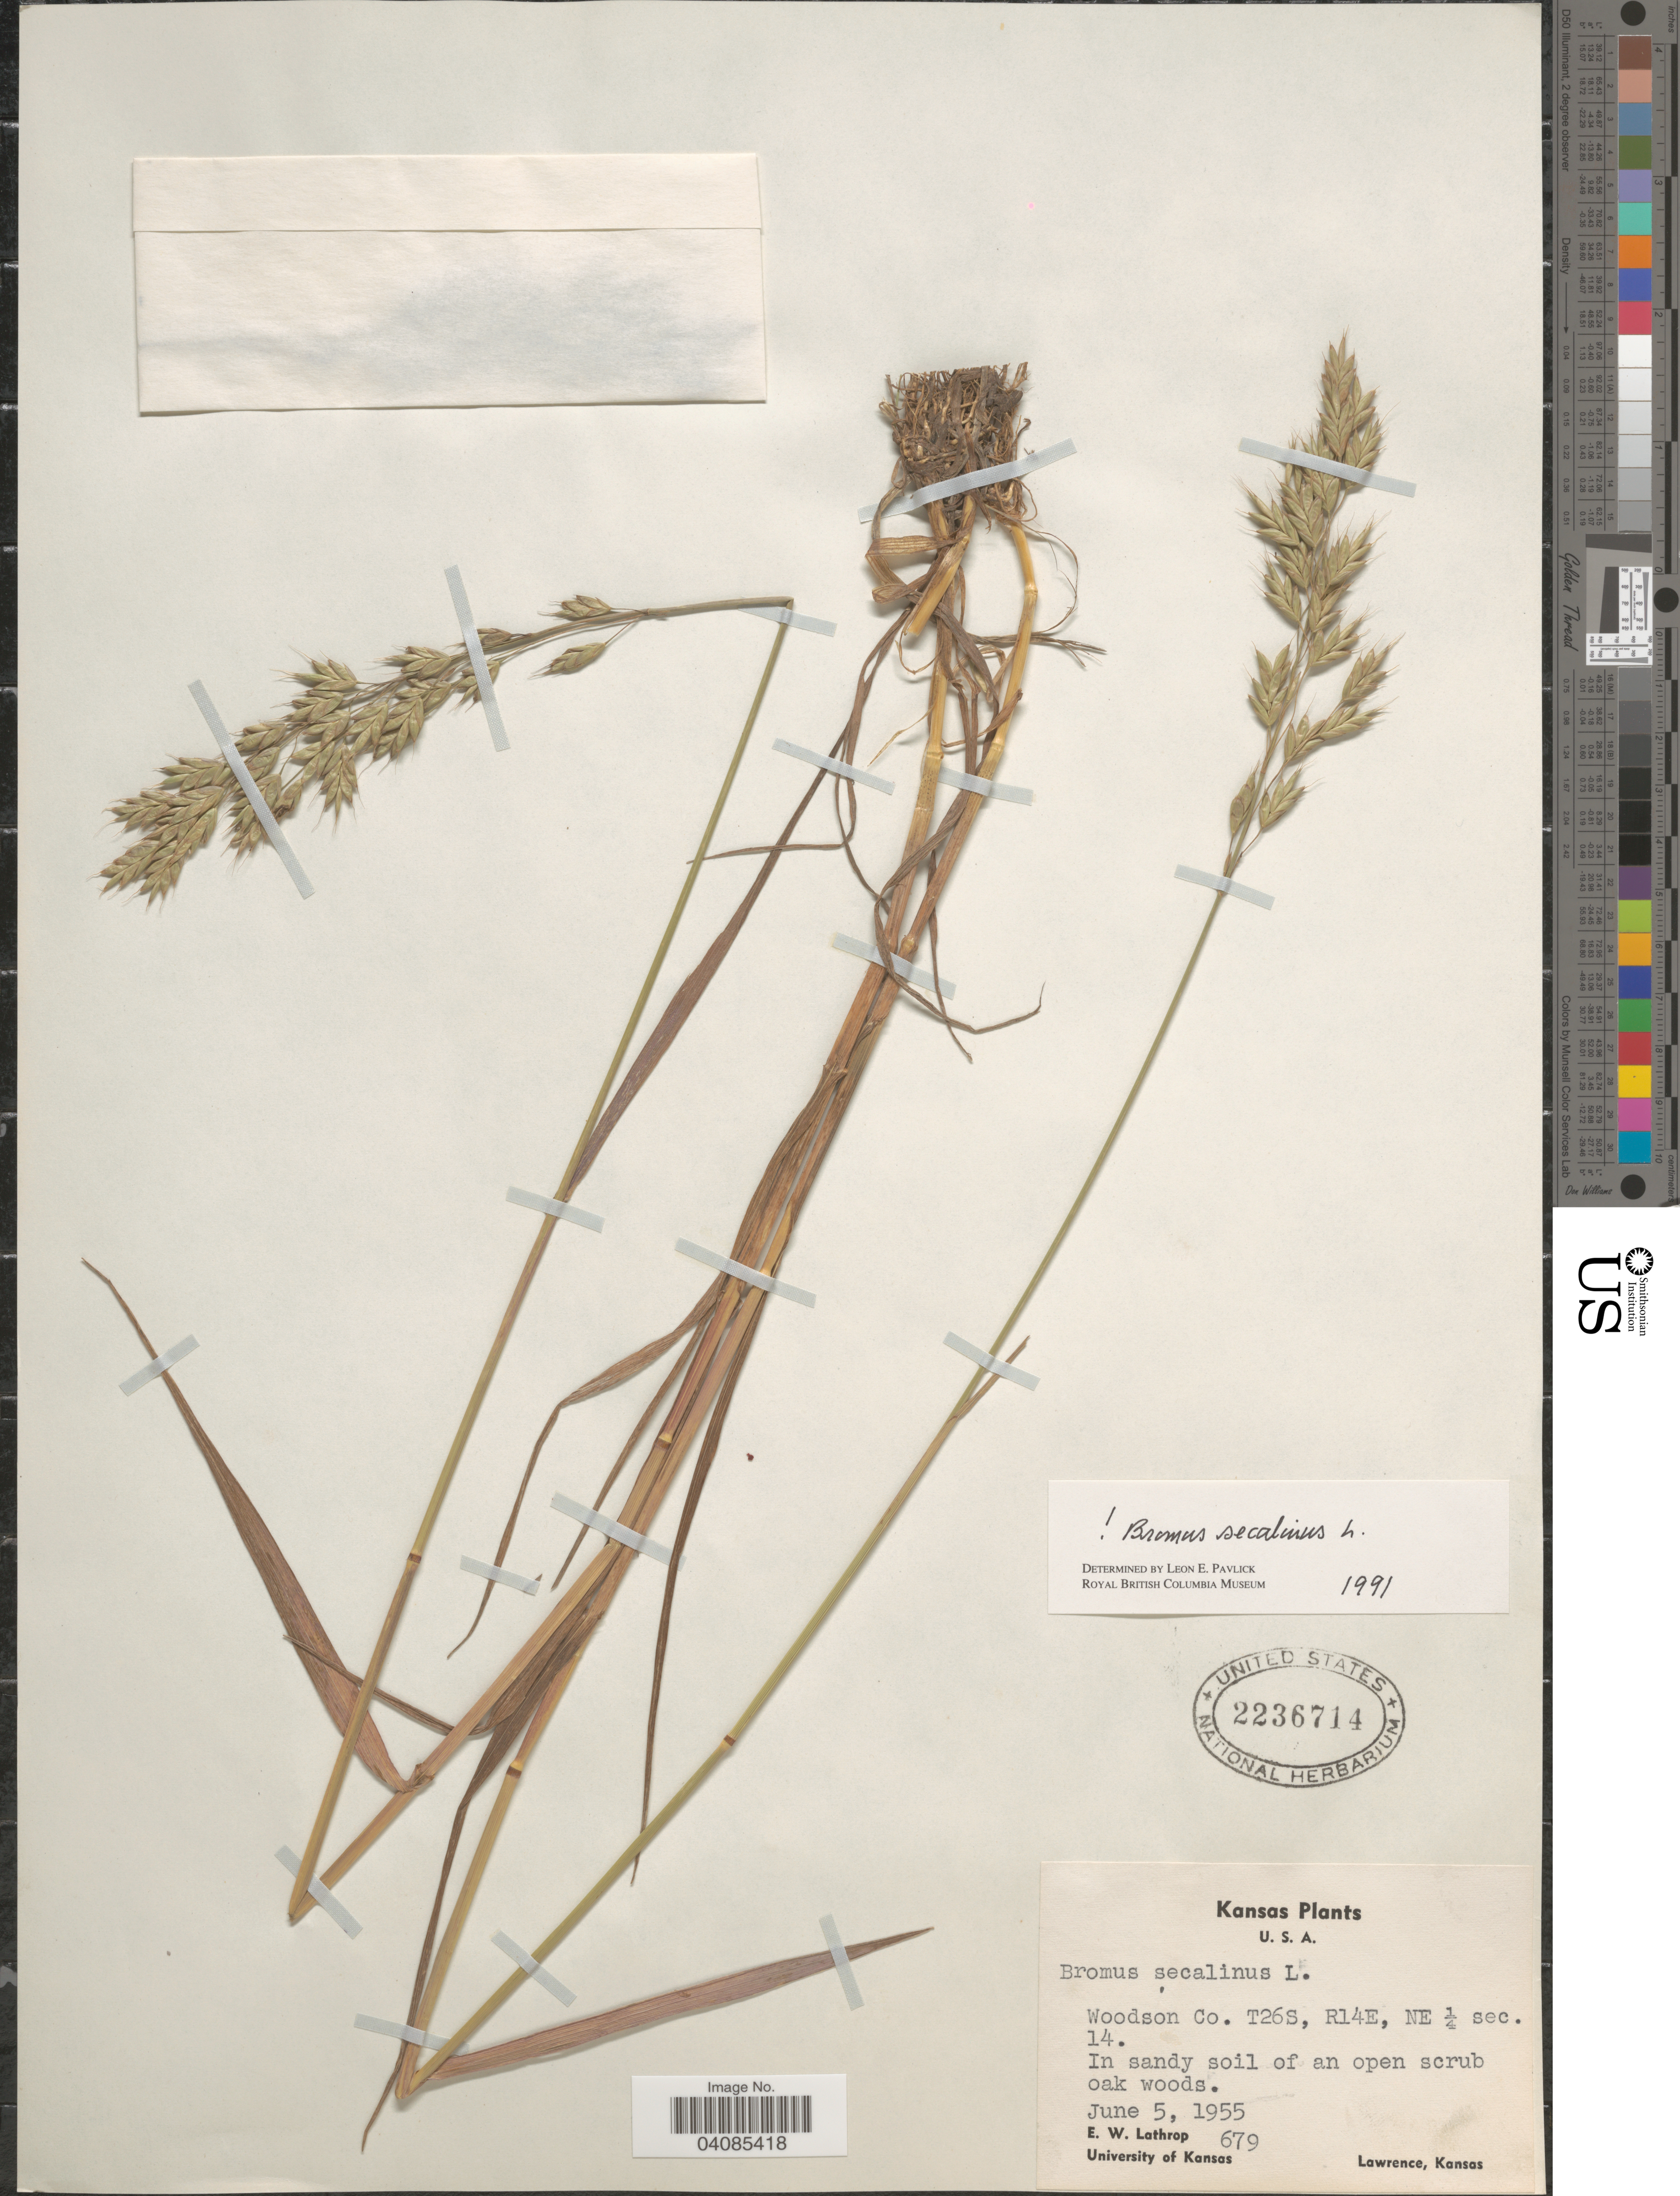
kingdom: Plantae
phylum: Tracheophyta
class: Liliopsida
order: Poales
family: Poaceae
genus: Bromus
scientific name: Bromus secalinus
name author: L.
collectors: E. W. Lathrop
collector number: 679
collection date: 1955-06-05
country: United States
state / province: Kansas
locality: Woodson Co. T26S, R14E, NE ¼ sec. 14.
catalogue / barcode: US 2236714